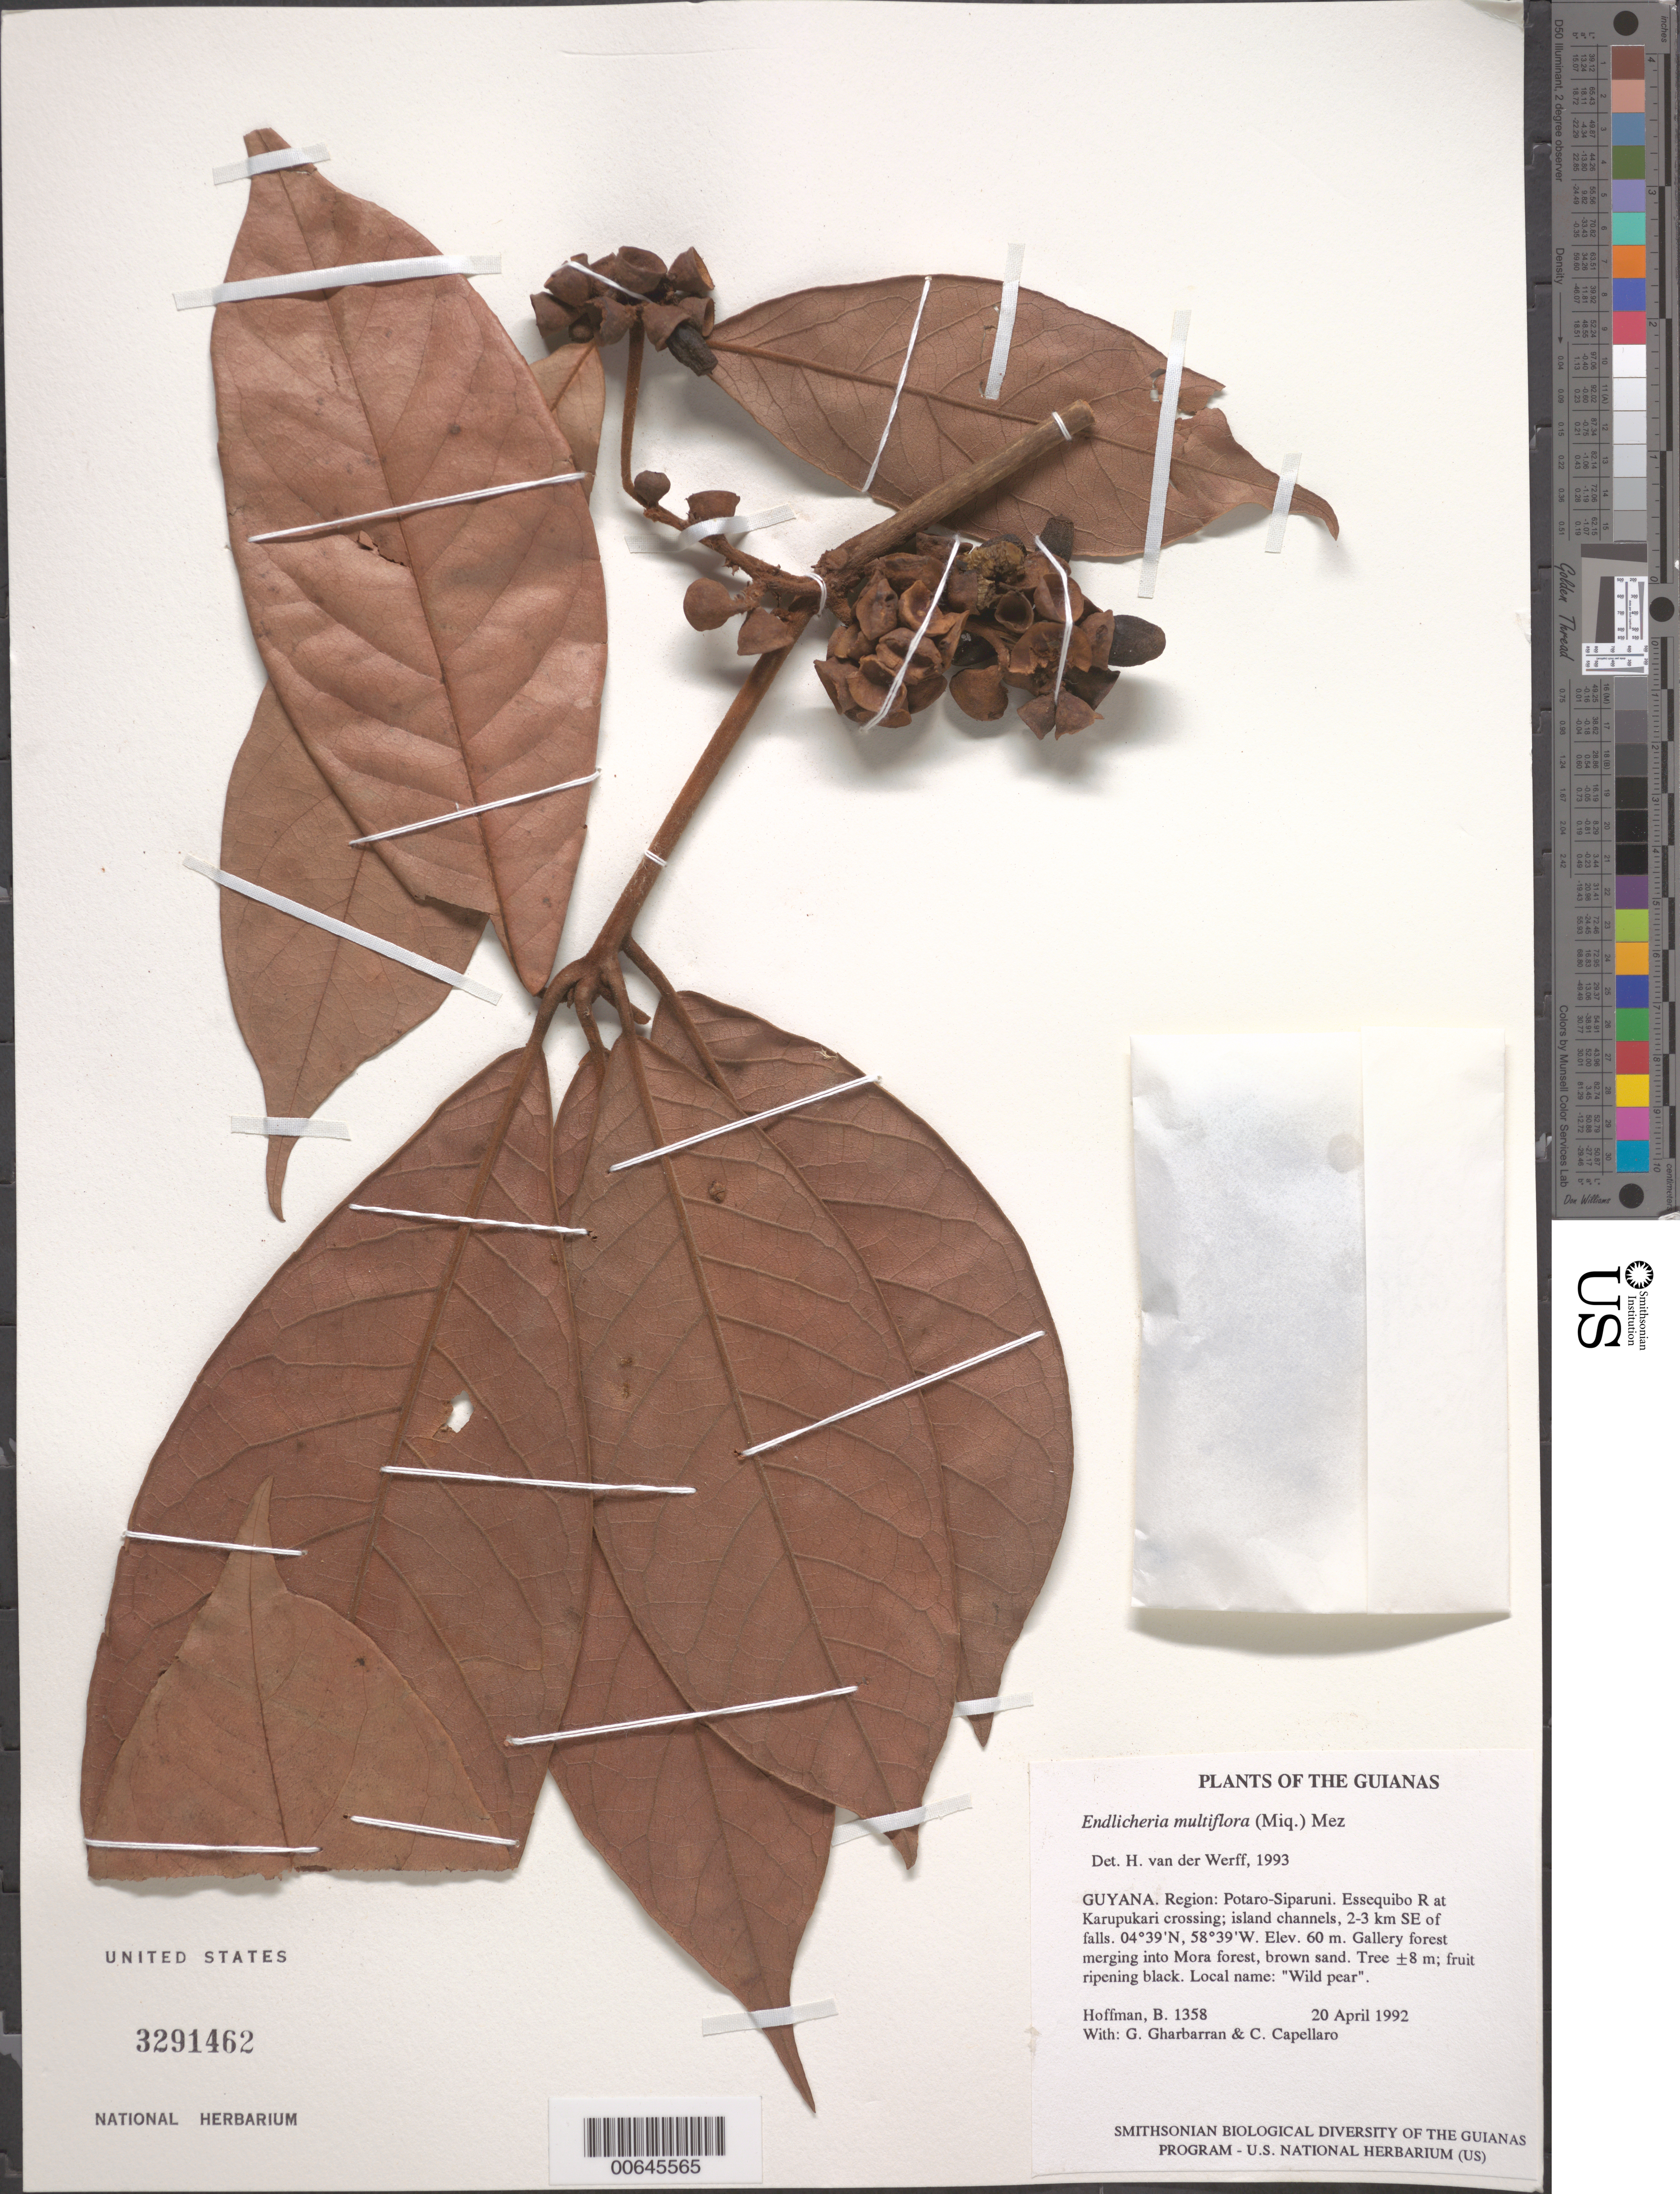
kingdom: Plantae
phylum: Tracheophyta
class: Magnoliopsida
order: Laurales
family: Lauraceae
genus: Endlicheria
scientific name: Endlicheria mulitflora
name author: (Micx.) Mez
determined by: van der Werff, H., (MO), Missouri Botanical Garden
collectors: B. Hoffman, G. Gharbarran & C. Capellaro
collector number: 1358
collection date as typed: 20 April 1992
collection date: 1992-04-20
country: Guyana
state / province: Potaro-Siparuni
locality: Essequibo River at Karupukari crossing; island channels, 2-3 km SE of falls. Iwokrama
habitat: Gallery forest merging into Mora forest, brown sand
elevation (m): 60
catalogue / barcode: US 3291462